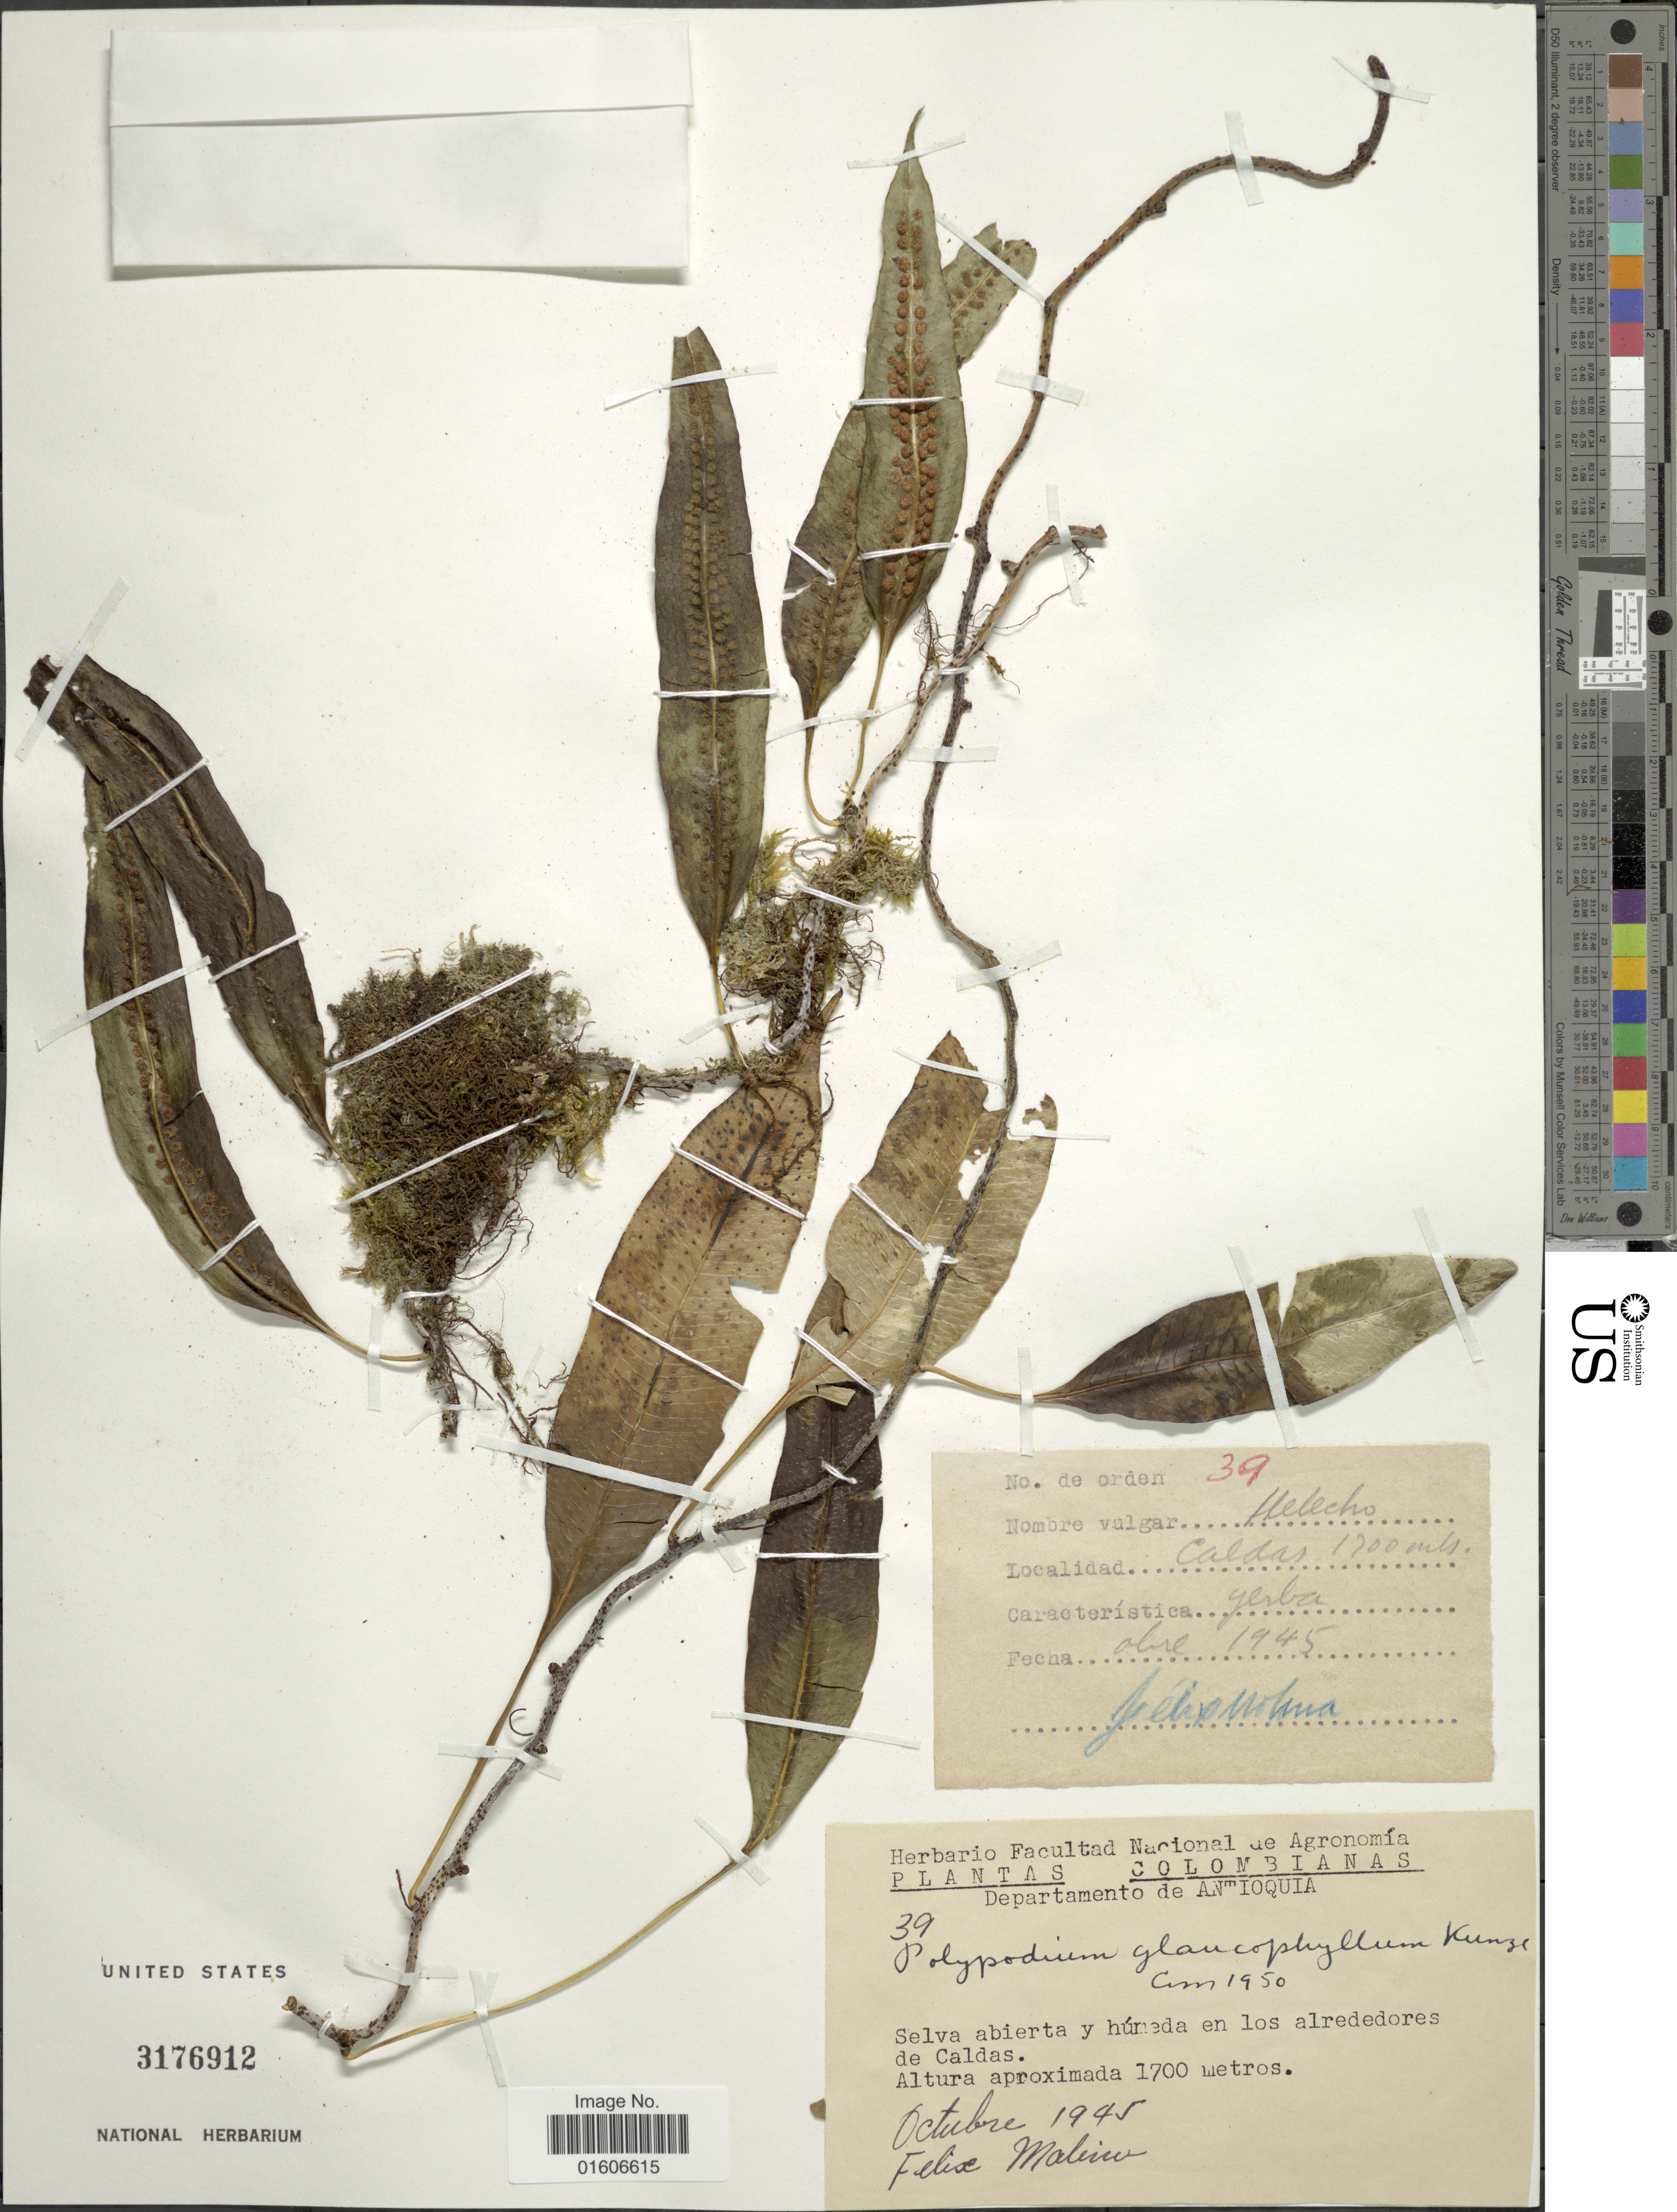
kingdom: Plantae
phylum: Tracheophyta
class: Polypodiopsida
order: Polypodiales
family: Polypodiaceae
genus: Serpocaulon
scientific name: Serpocaulon levigatum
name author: (Cav.) A.R. Sm.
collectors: F. Molina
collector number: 39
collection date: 1945-10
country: Colombia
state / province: Antioquia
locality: Departamento de Antioquia. Selva abierta y huúmeda en los alrededores de Caldas.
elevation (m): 1700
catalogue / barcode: US 3176912